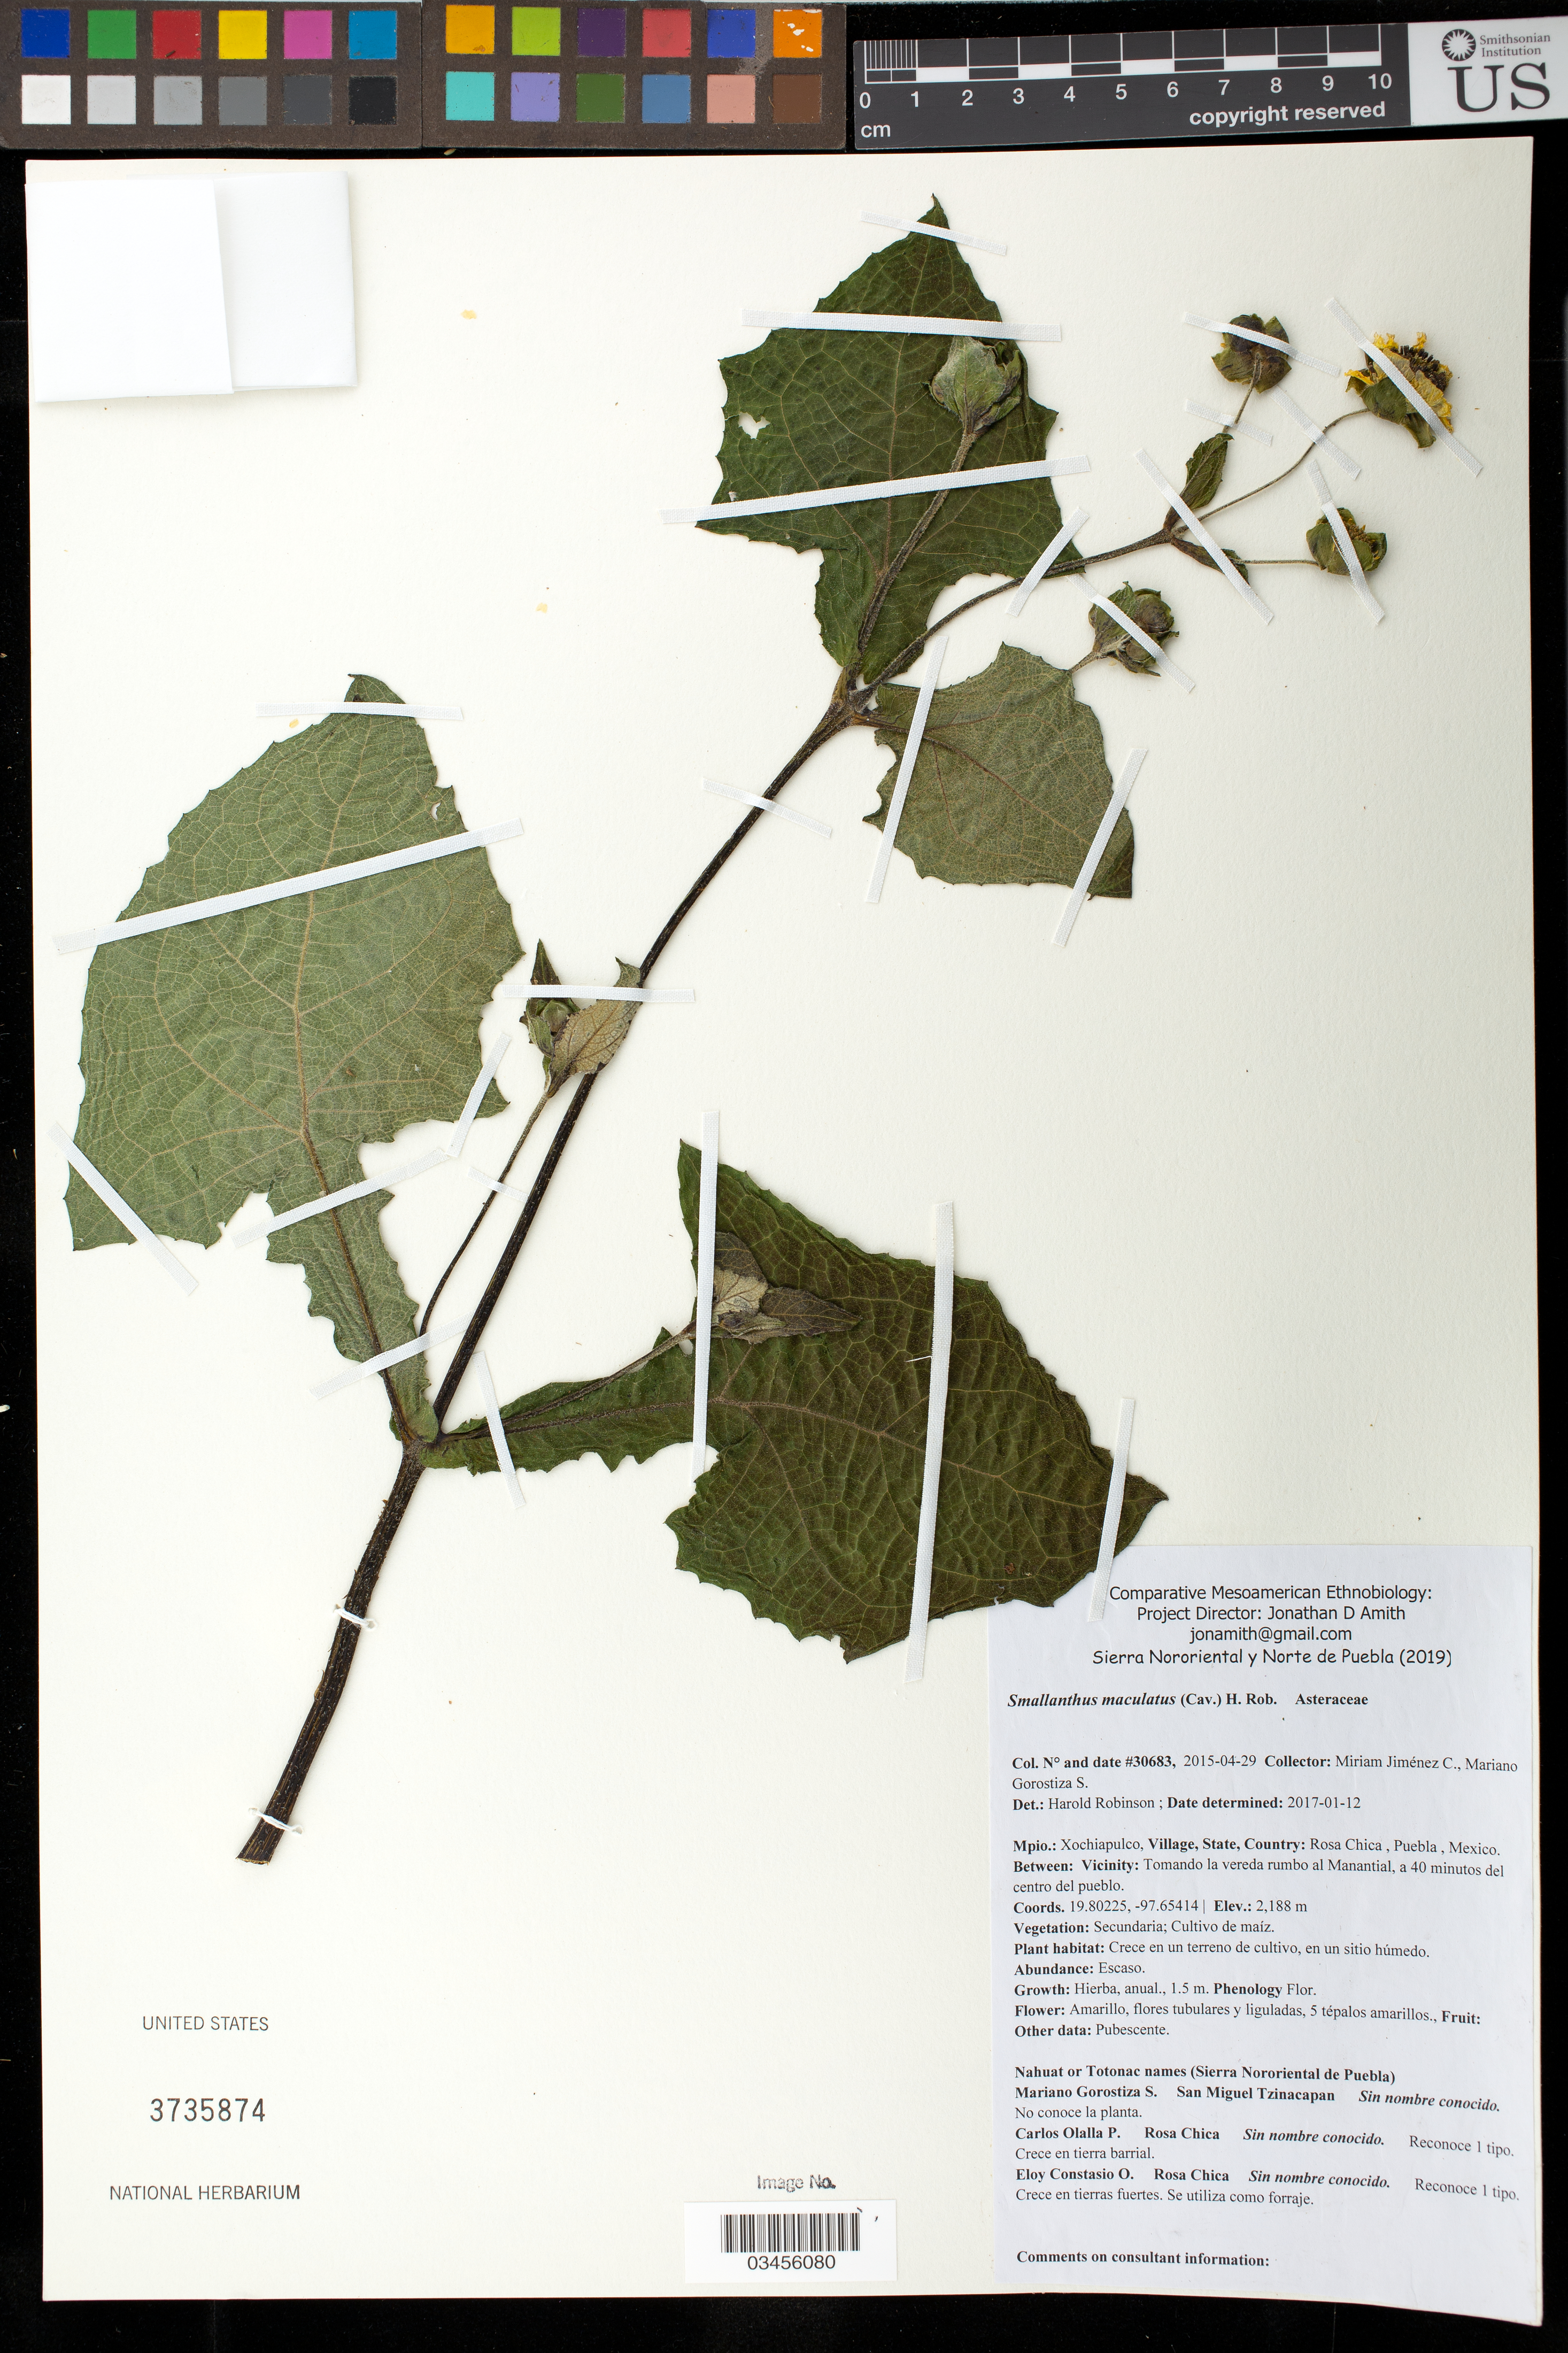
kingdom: Plantae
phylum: Tracheophyta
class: Magnoliopsida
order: Asterales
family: Asteraceae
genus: Smallanthus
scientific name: Smallanthus maculatus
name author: (Cav.) H. Rob.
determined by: Robinson, Harold E., (US)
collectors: M. Jiménez Chimil & M. Gorostiza S.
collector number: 30683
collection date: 2015-04-29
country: México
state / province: Puebla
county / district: Xochiapulco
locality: PUEBLO: Rosa Chica; LOCALIDAD EXACTA: Tomando la vereda rumbo al Manantial, a 40 minutos del centro del pueblo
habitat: Cultivo de maíz | Crece en un terreno de cultivo, en un sitio húmedo.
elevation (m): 2188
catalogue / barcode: US 3735874